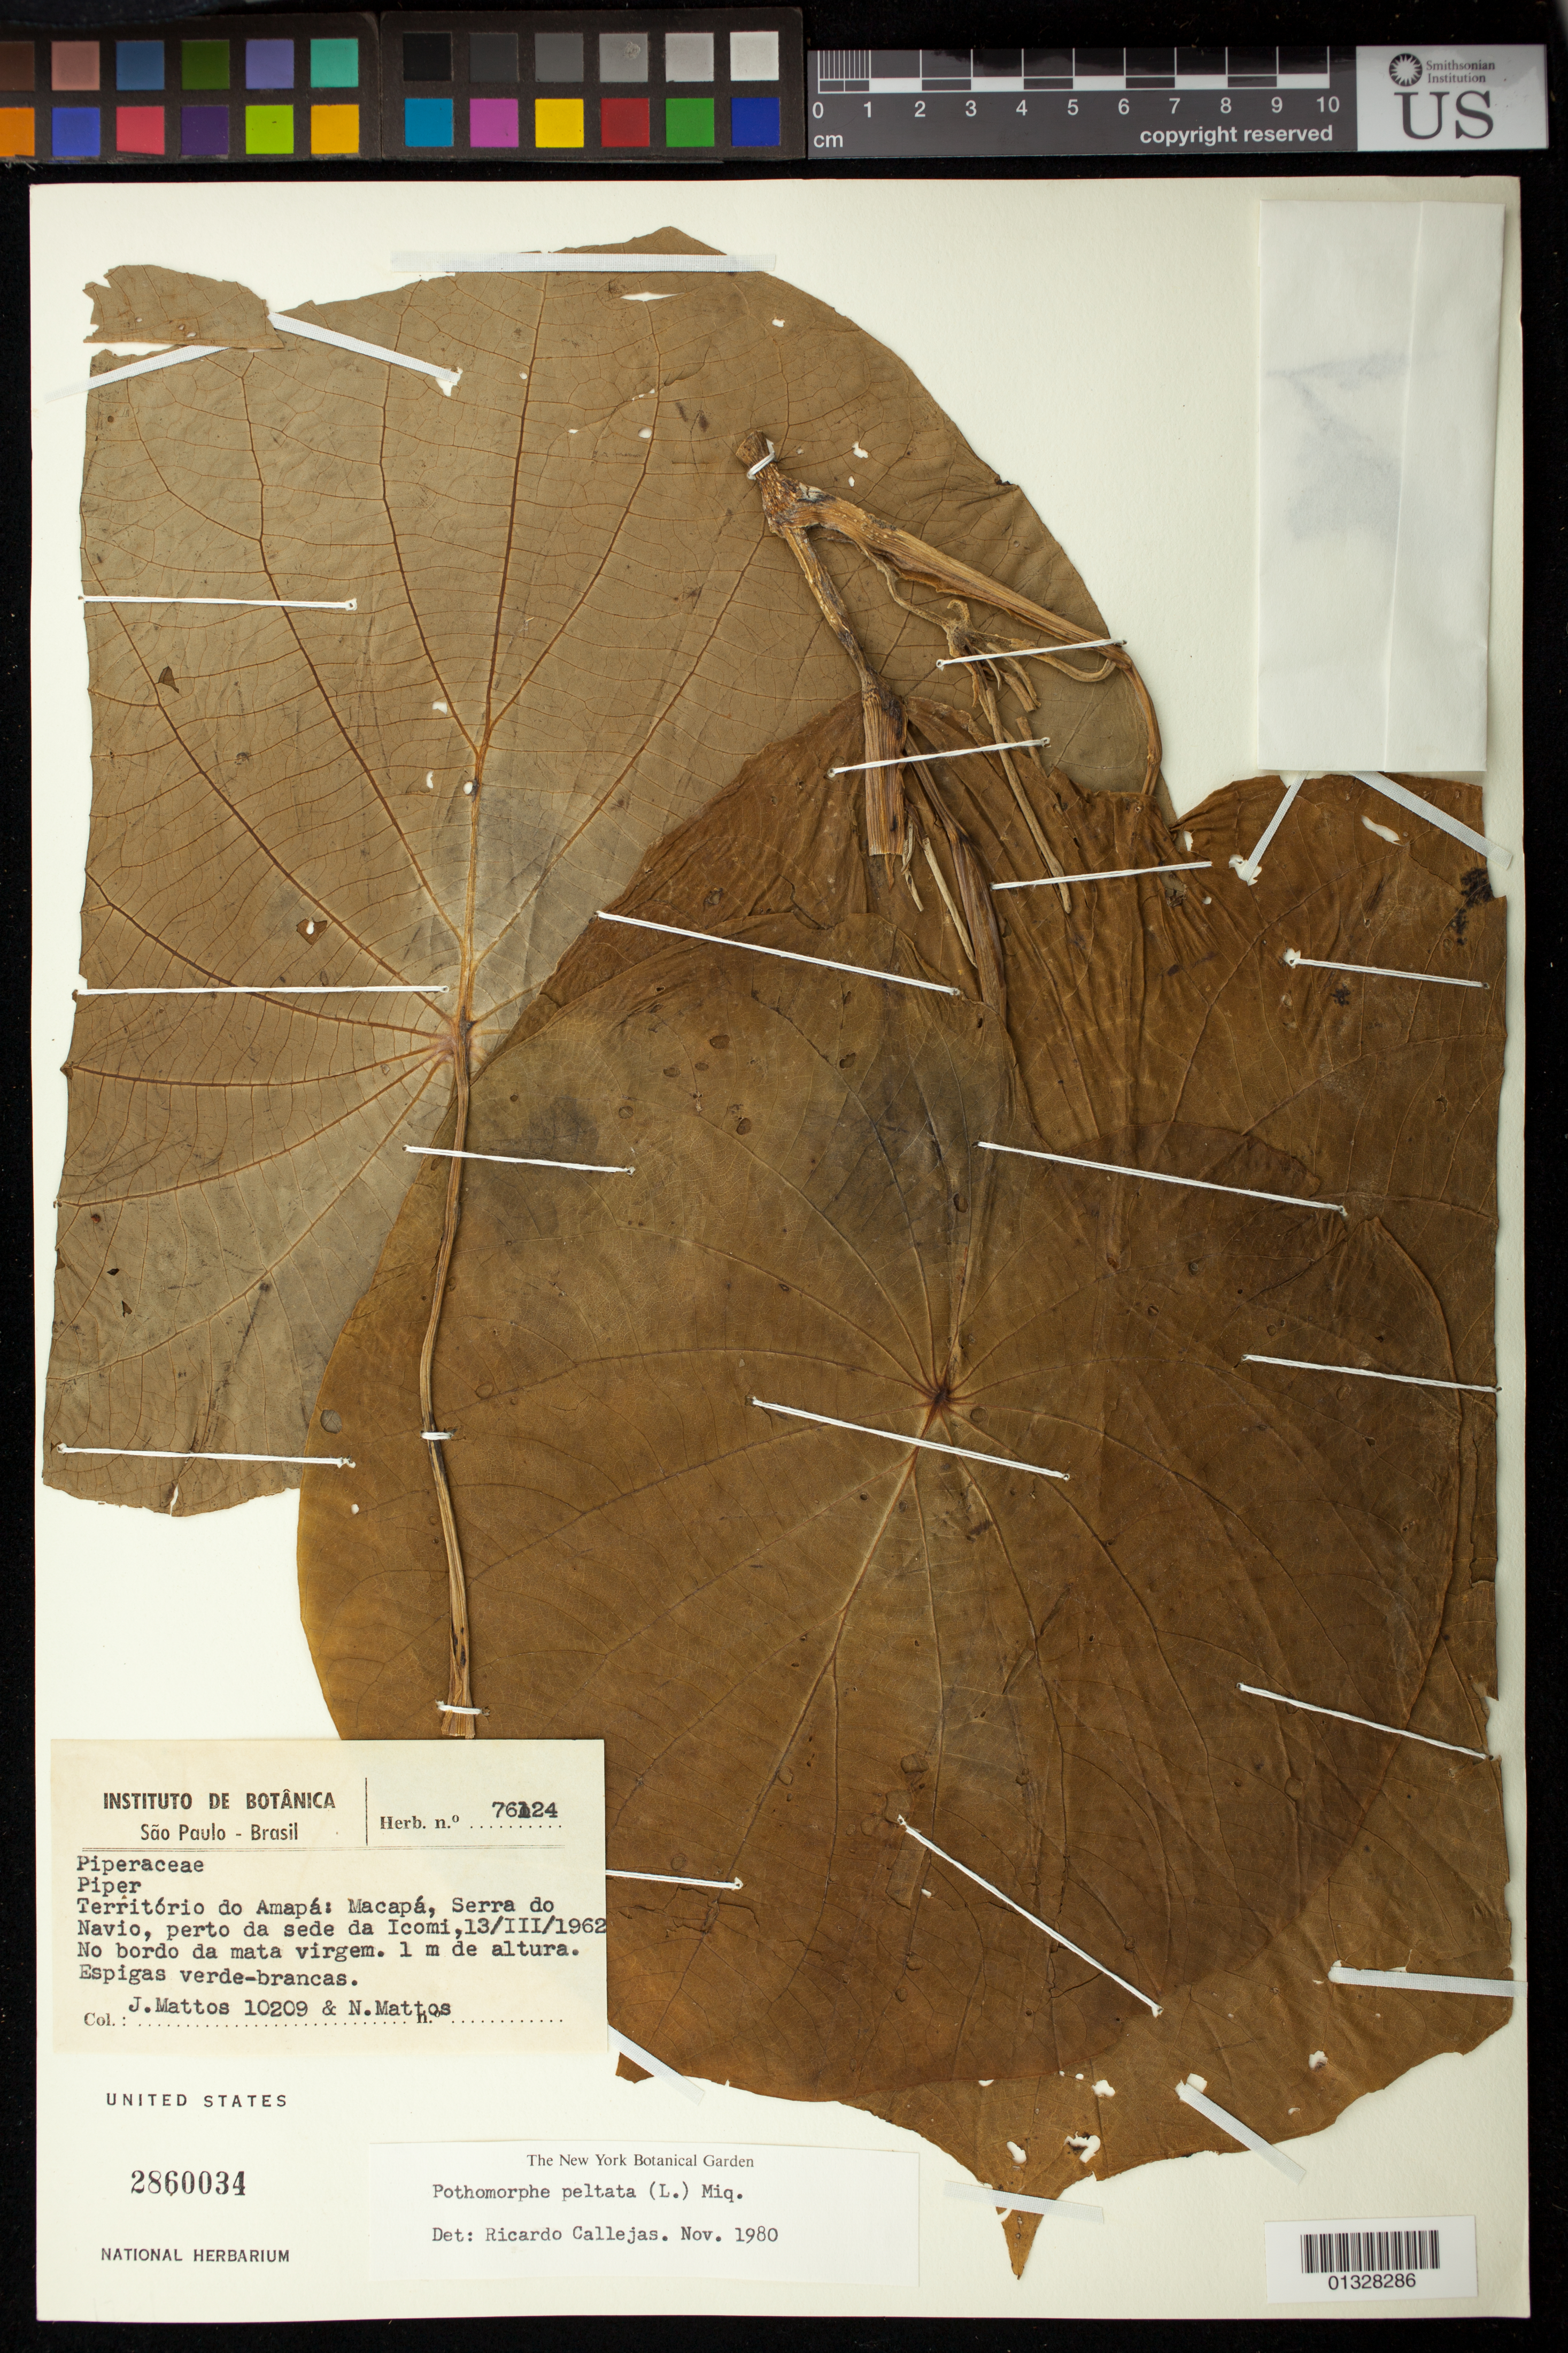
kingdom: Plantae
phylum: Tracheophyta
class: Magnoliopsida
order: Piperales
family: Piperaceae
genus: Piper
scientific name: Piper peltatum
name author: L.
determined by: Strong, M. T., (US), Smithsonian Institution - National Museum of Natural History (UNITED STATES)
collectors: J. R. de Mattos & N. F. Mattos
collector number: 10209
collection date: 1962-03-13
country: Brazil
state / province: Amapá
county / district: Macapá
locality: Serra do Navio, perto da sede da Icomi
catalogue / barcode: US 2860034